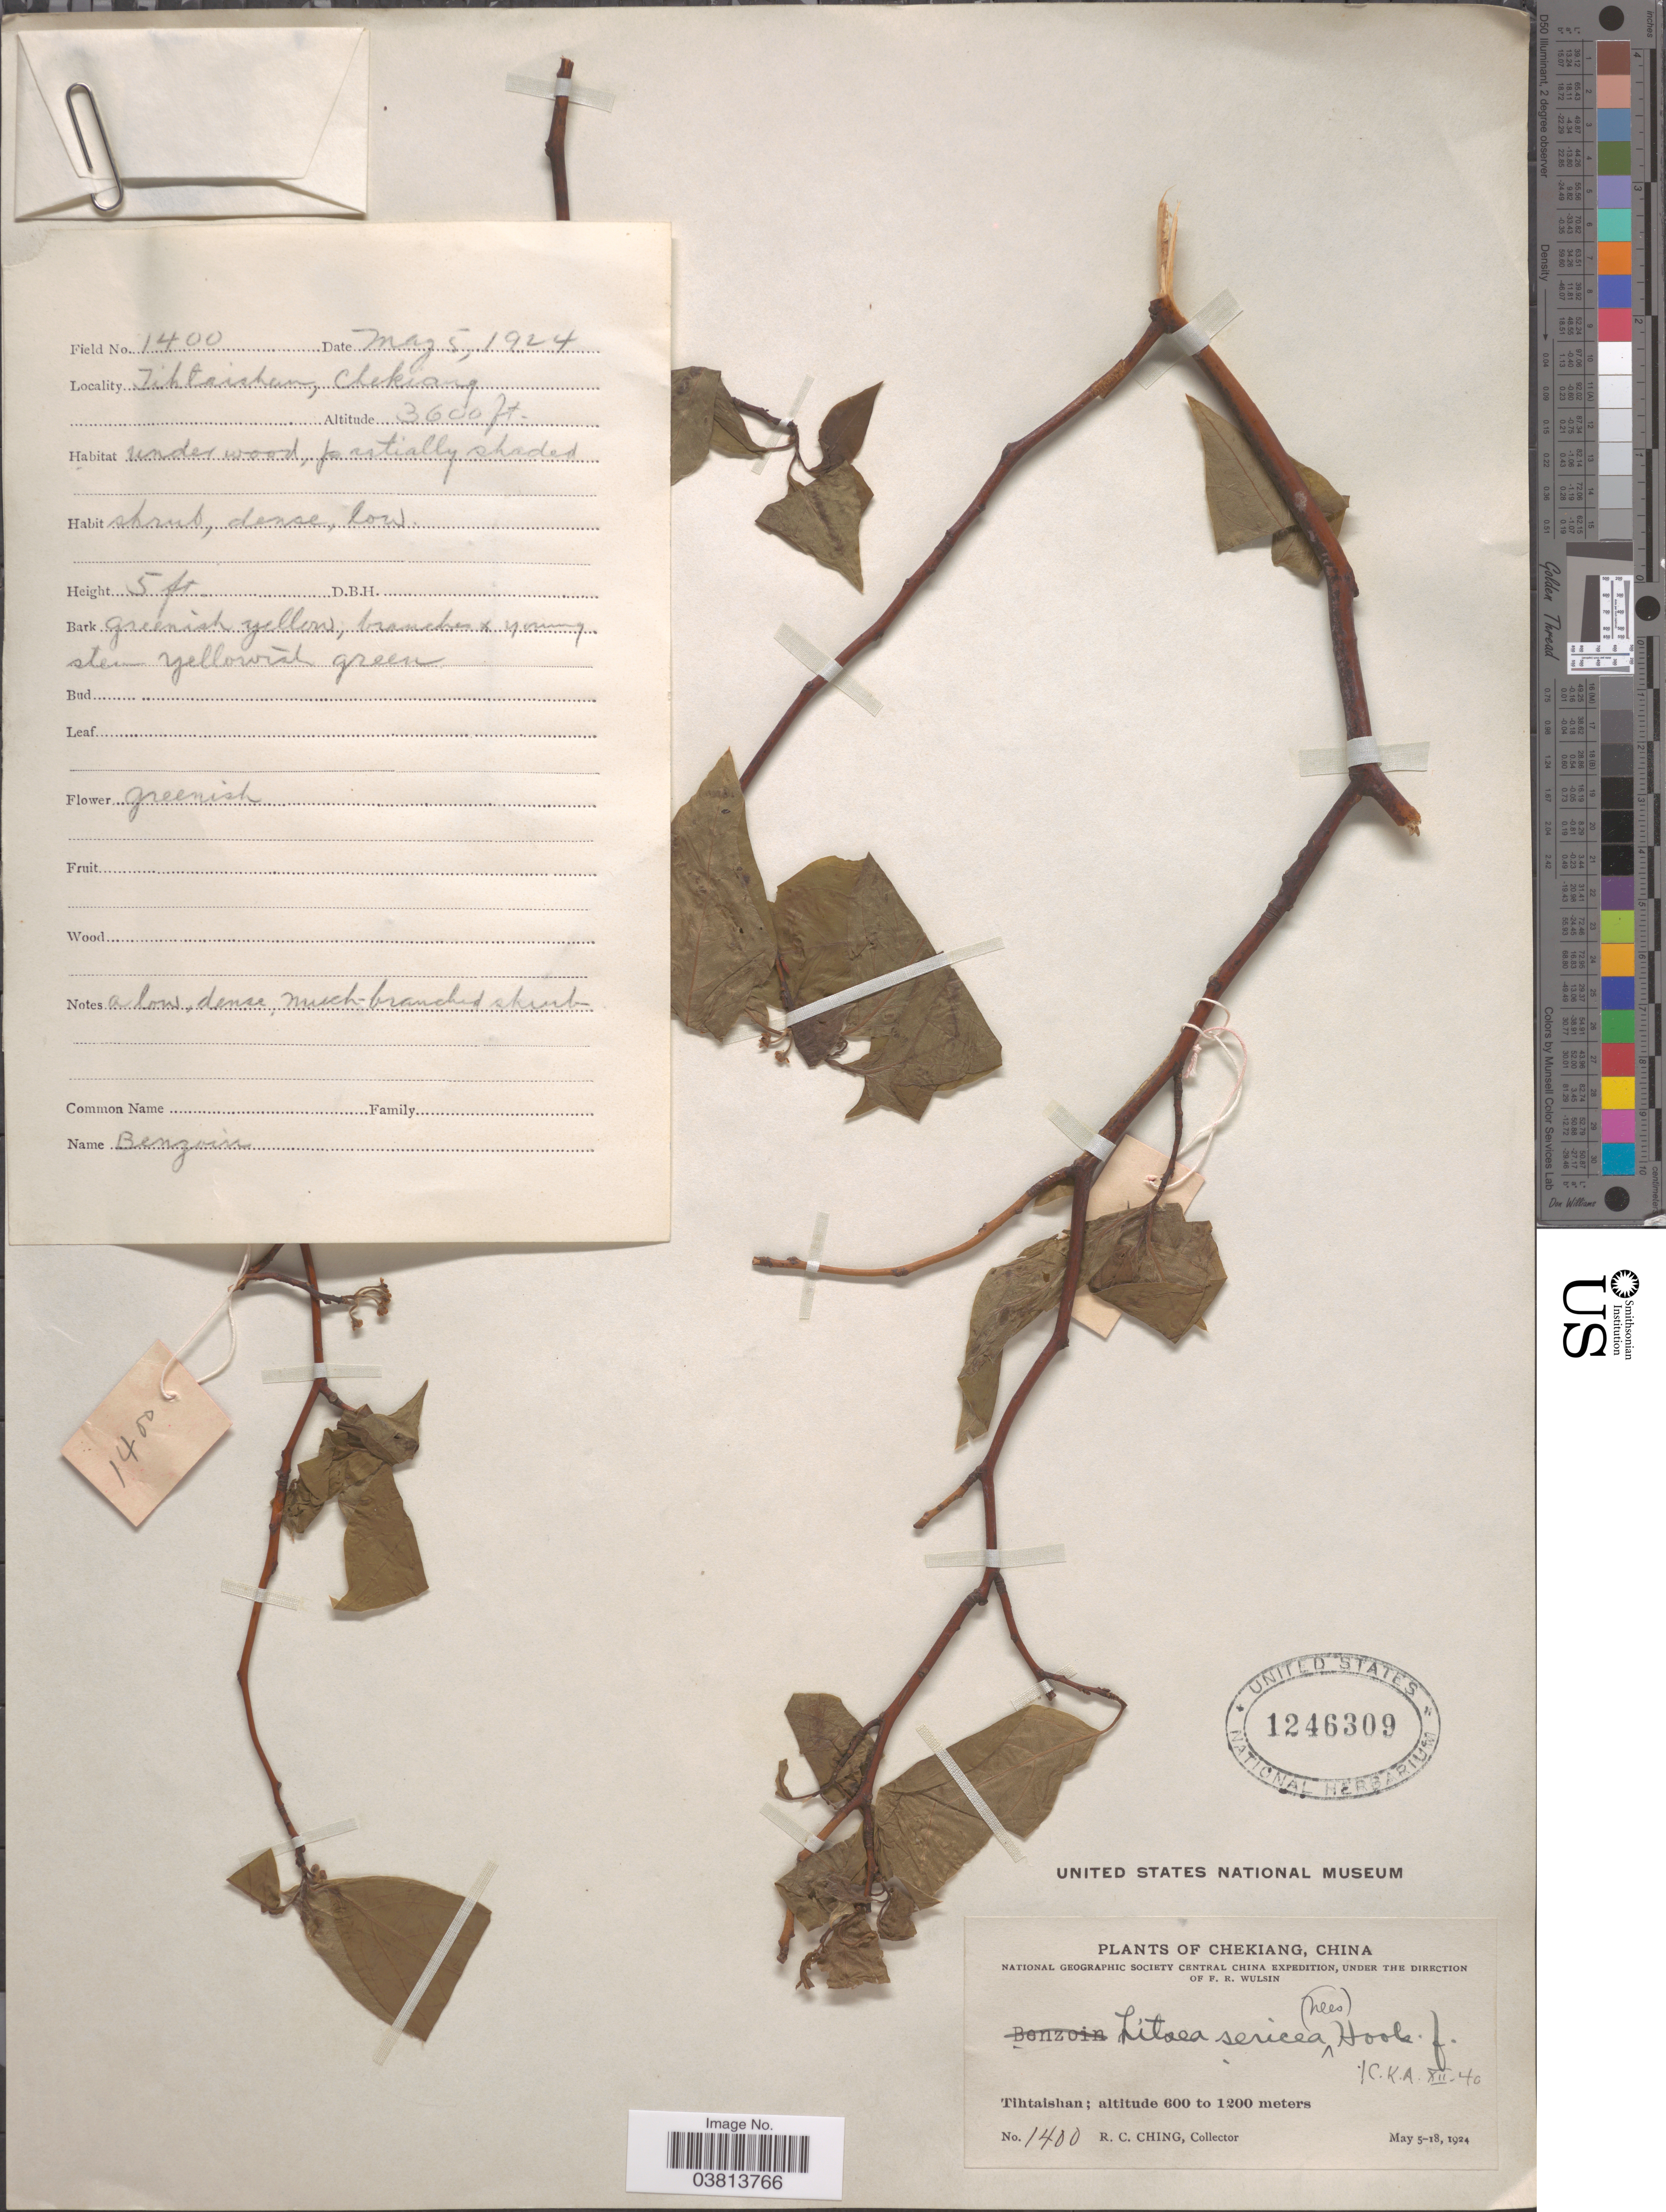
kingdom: Plantae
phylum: Tracheophyta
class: Magnoliopsida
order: Laurales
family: Lauraceae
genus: Litsea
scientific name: Litsea sericea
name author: (Wall. ex Nees) Hook. f.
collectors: R. C. Ching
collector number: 1400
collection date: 1924-05-05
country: China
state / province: Zhejiang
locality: Chekiang. Tihtaishan.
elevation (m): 1097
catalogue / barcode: US 1246309